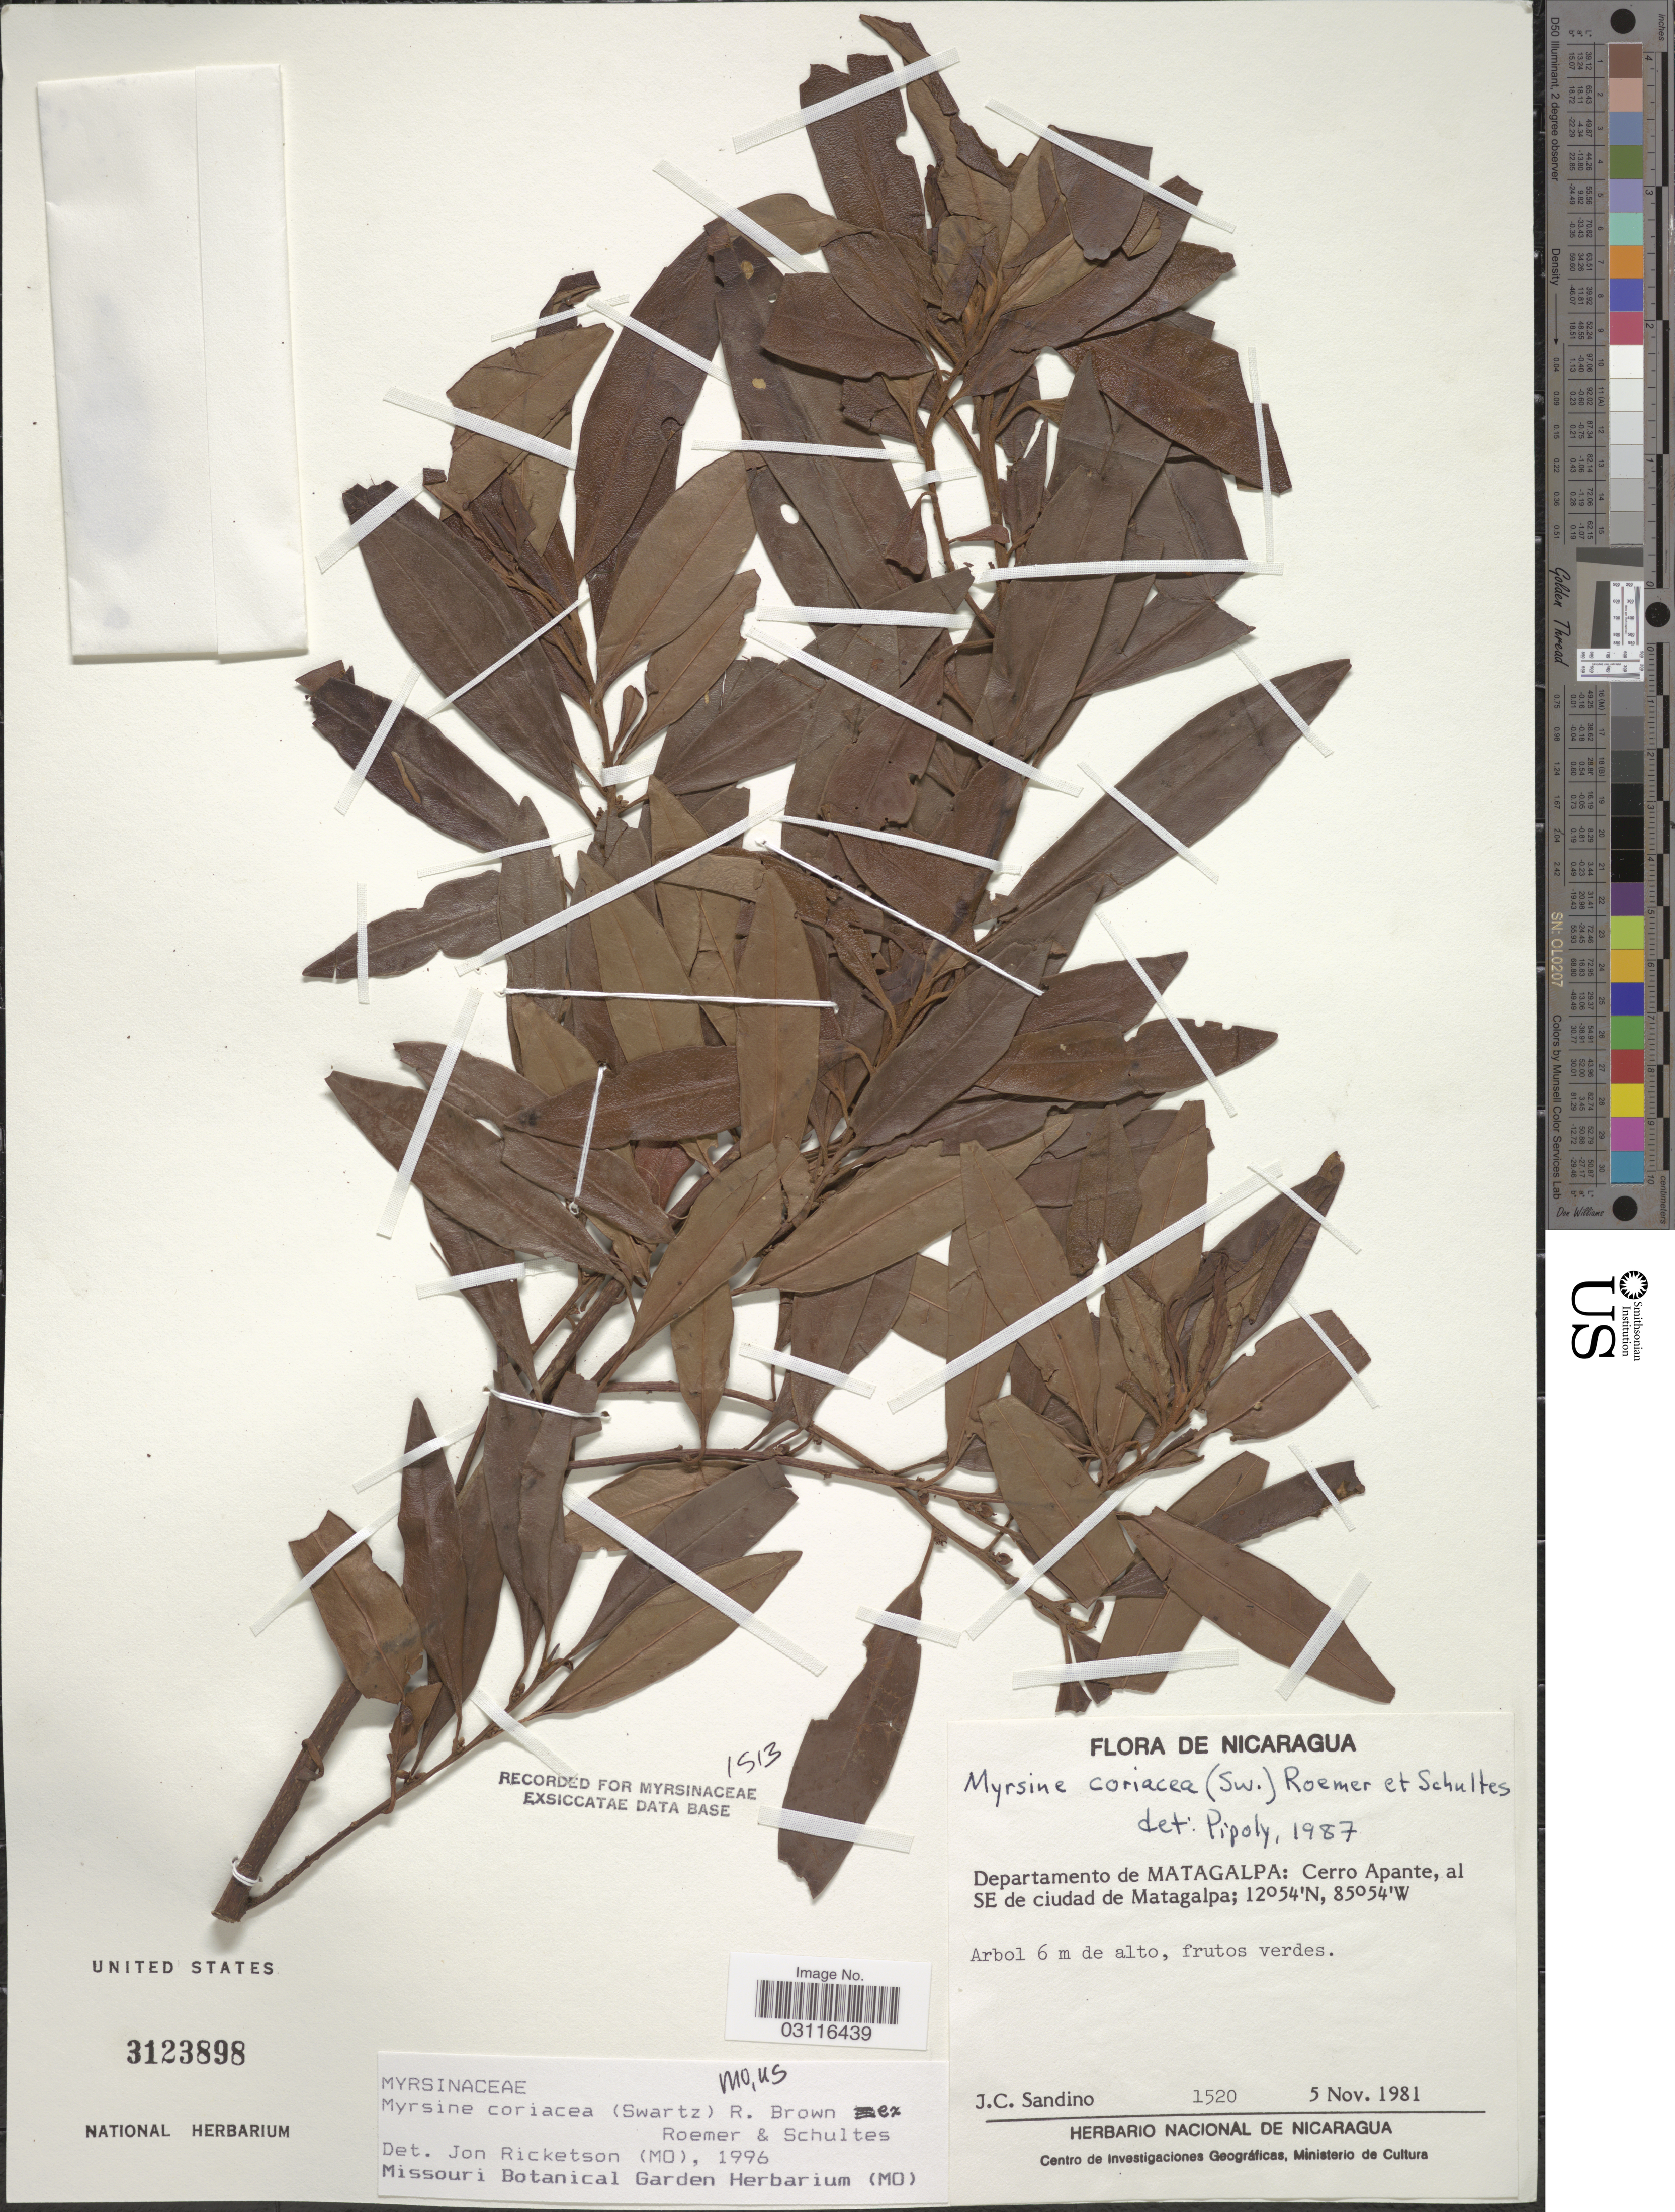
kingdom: Plantae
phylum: Tracheophyta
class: Magnoliopsida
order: Ericales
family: Primulaceae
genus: Myrsine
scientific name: Myrsine coriacea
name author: (Sw.) R. Br. ex Roem. & Schult.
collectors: J. Sandino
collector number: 1520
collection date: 1981-11-05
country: Nicaragua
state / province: Matagalpa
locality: Departamento de Matagalpa: Cerro Apante, al SE de ciudad de Matagalpa.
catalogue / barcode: US 3123898